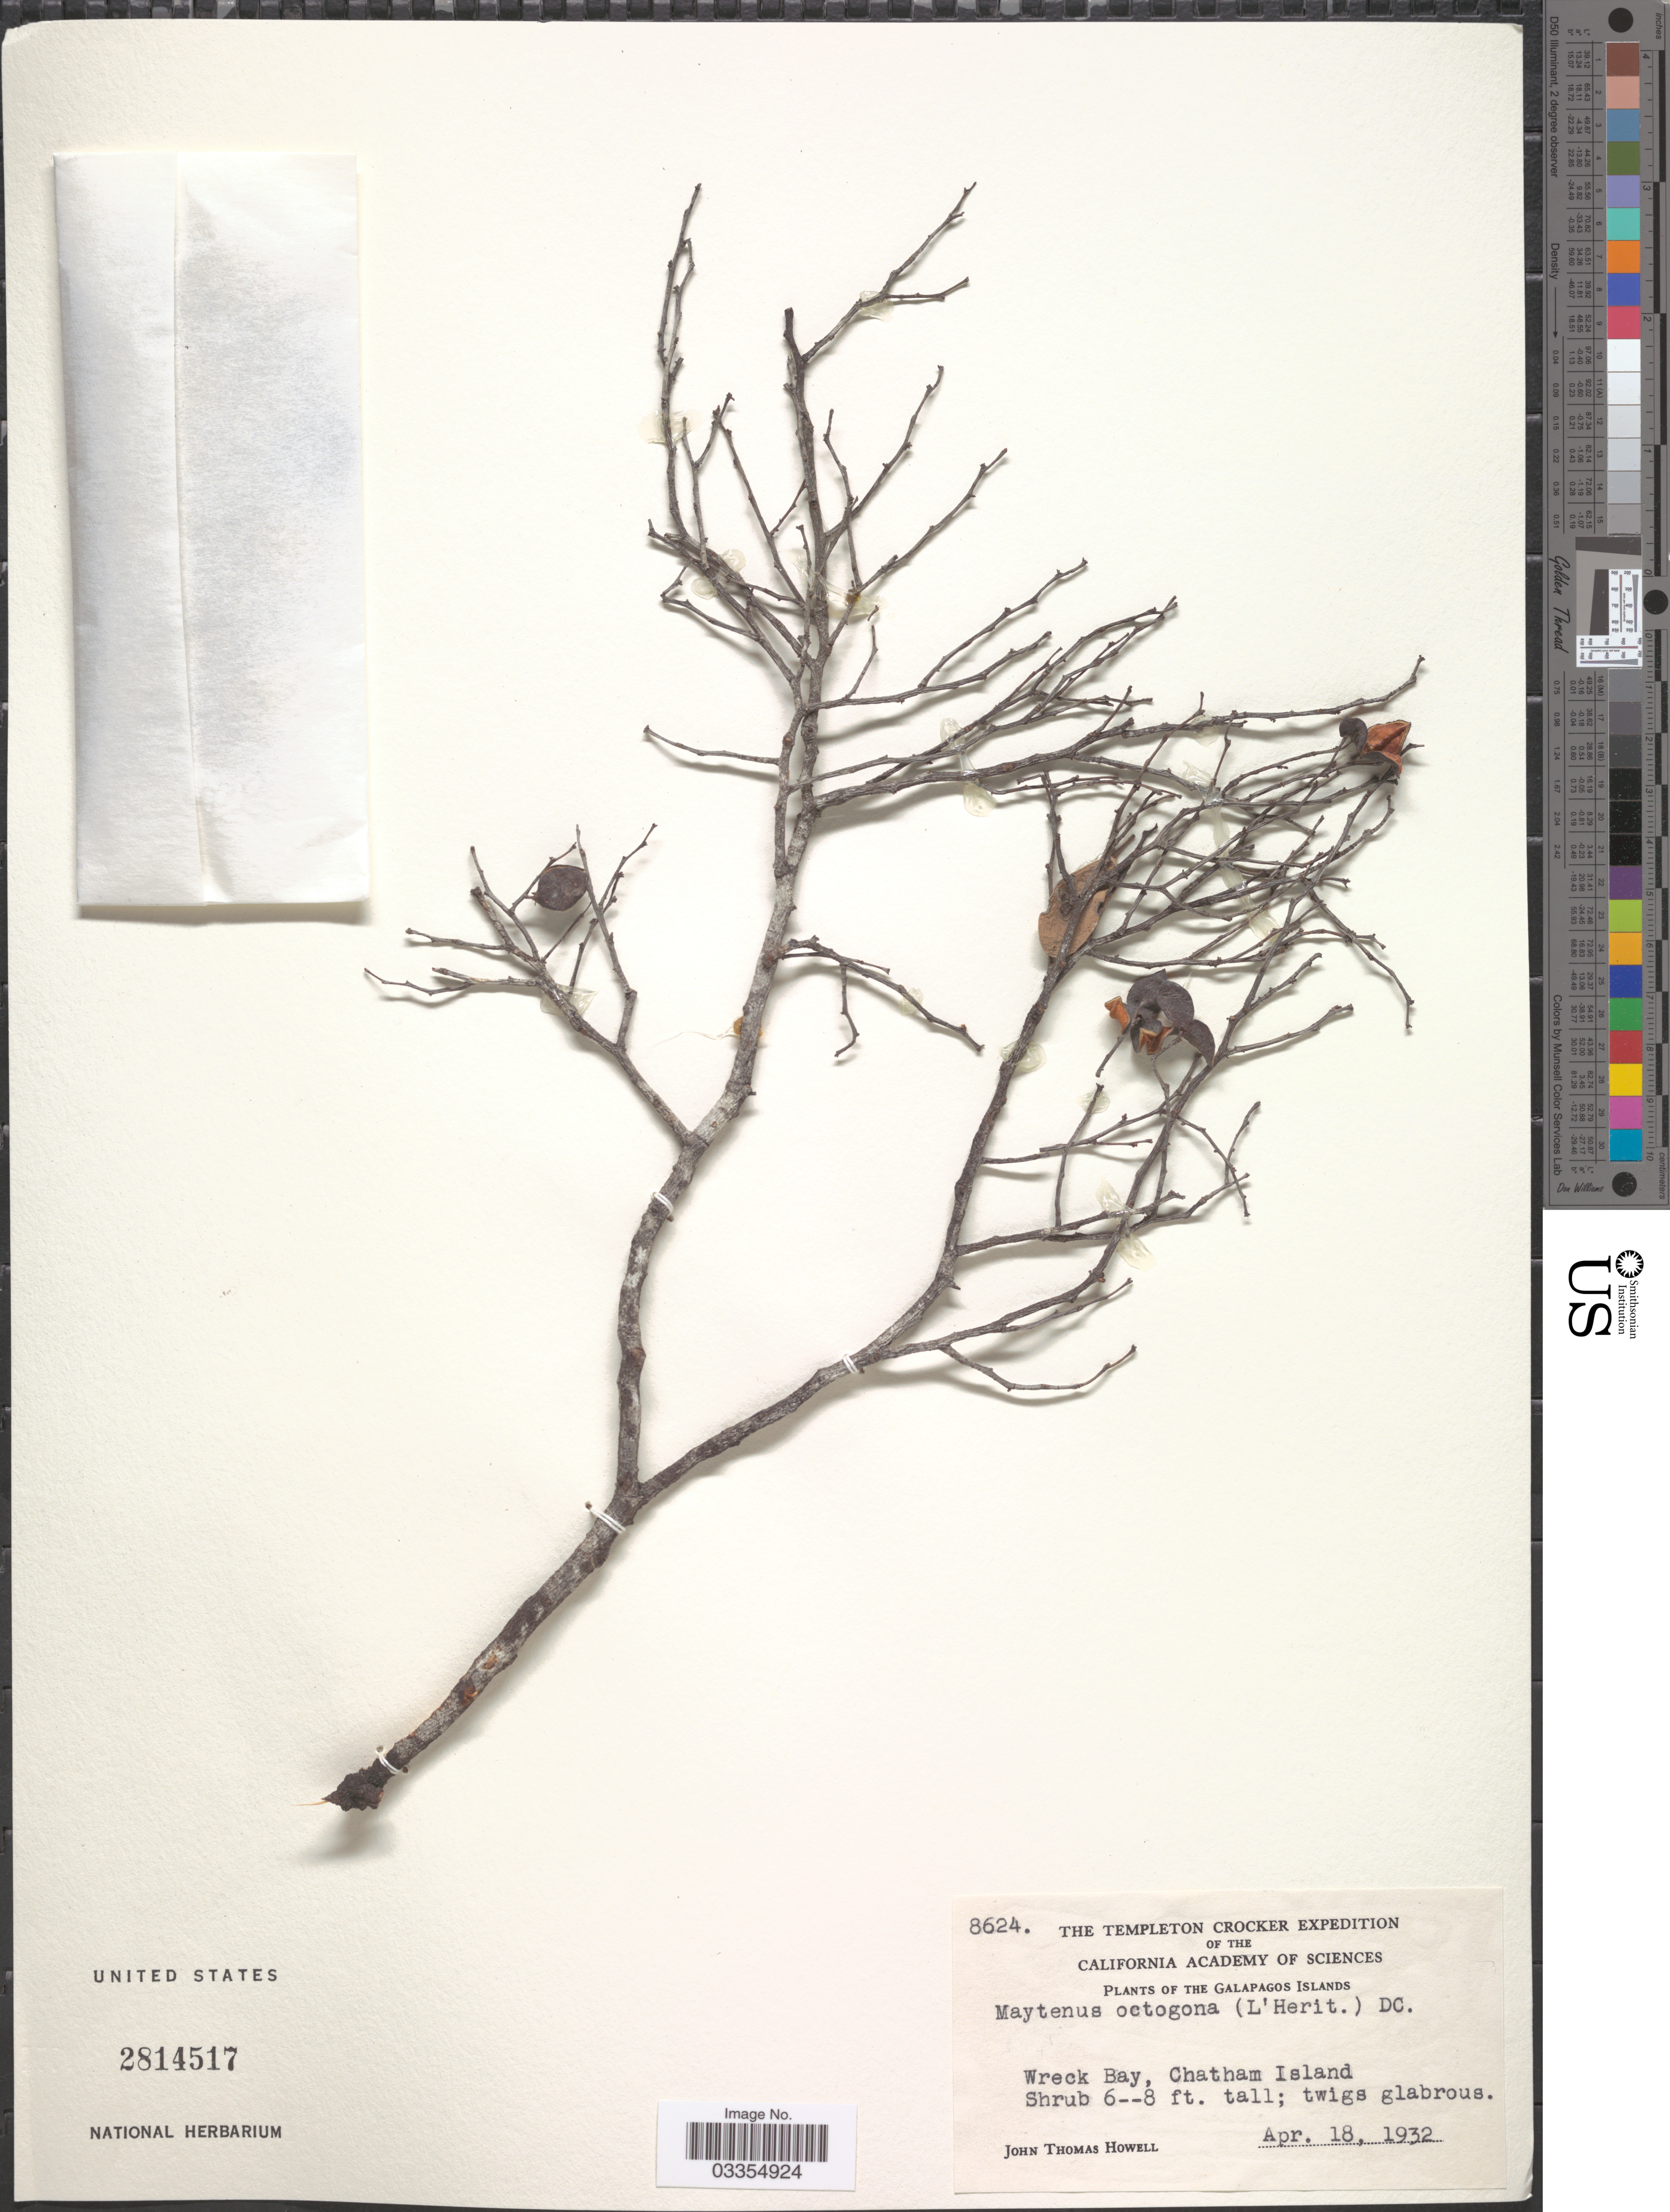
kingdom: Plantae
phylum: Tracheophyta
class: Magnoliopsida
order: Celastrales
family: Celastraceae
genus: Tricerma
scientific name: Tricerma orbiculare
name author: (Humb. & Bonpl. ex Schult.) Lundell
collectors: J. T. Howell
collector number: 8624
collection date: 1932-04-18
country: Ecuador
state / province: Colón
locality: The Galapagos Islands. Wreck Bay, Chatham Island.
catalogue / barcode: US 2814517